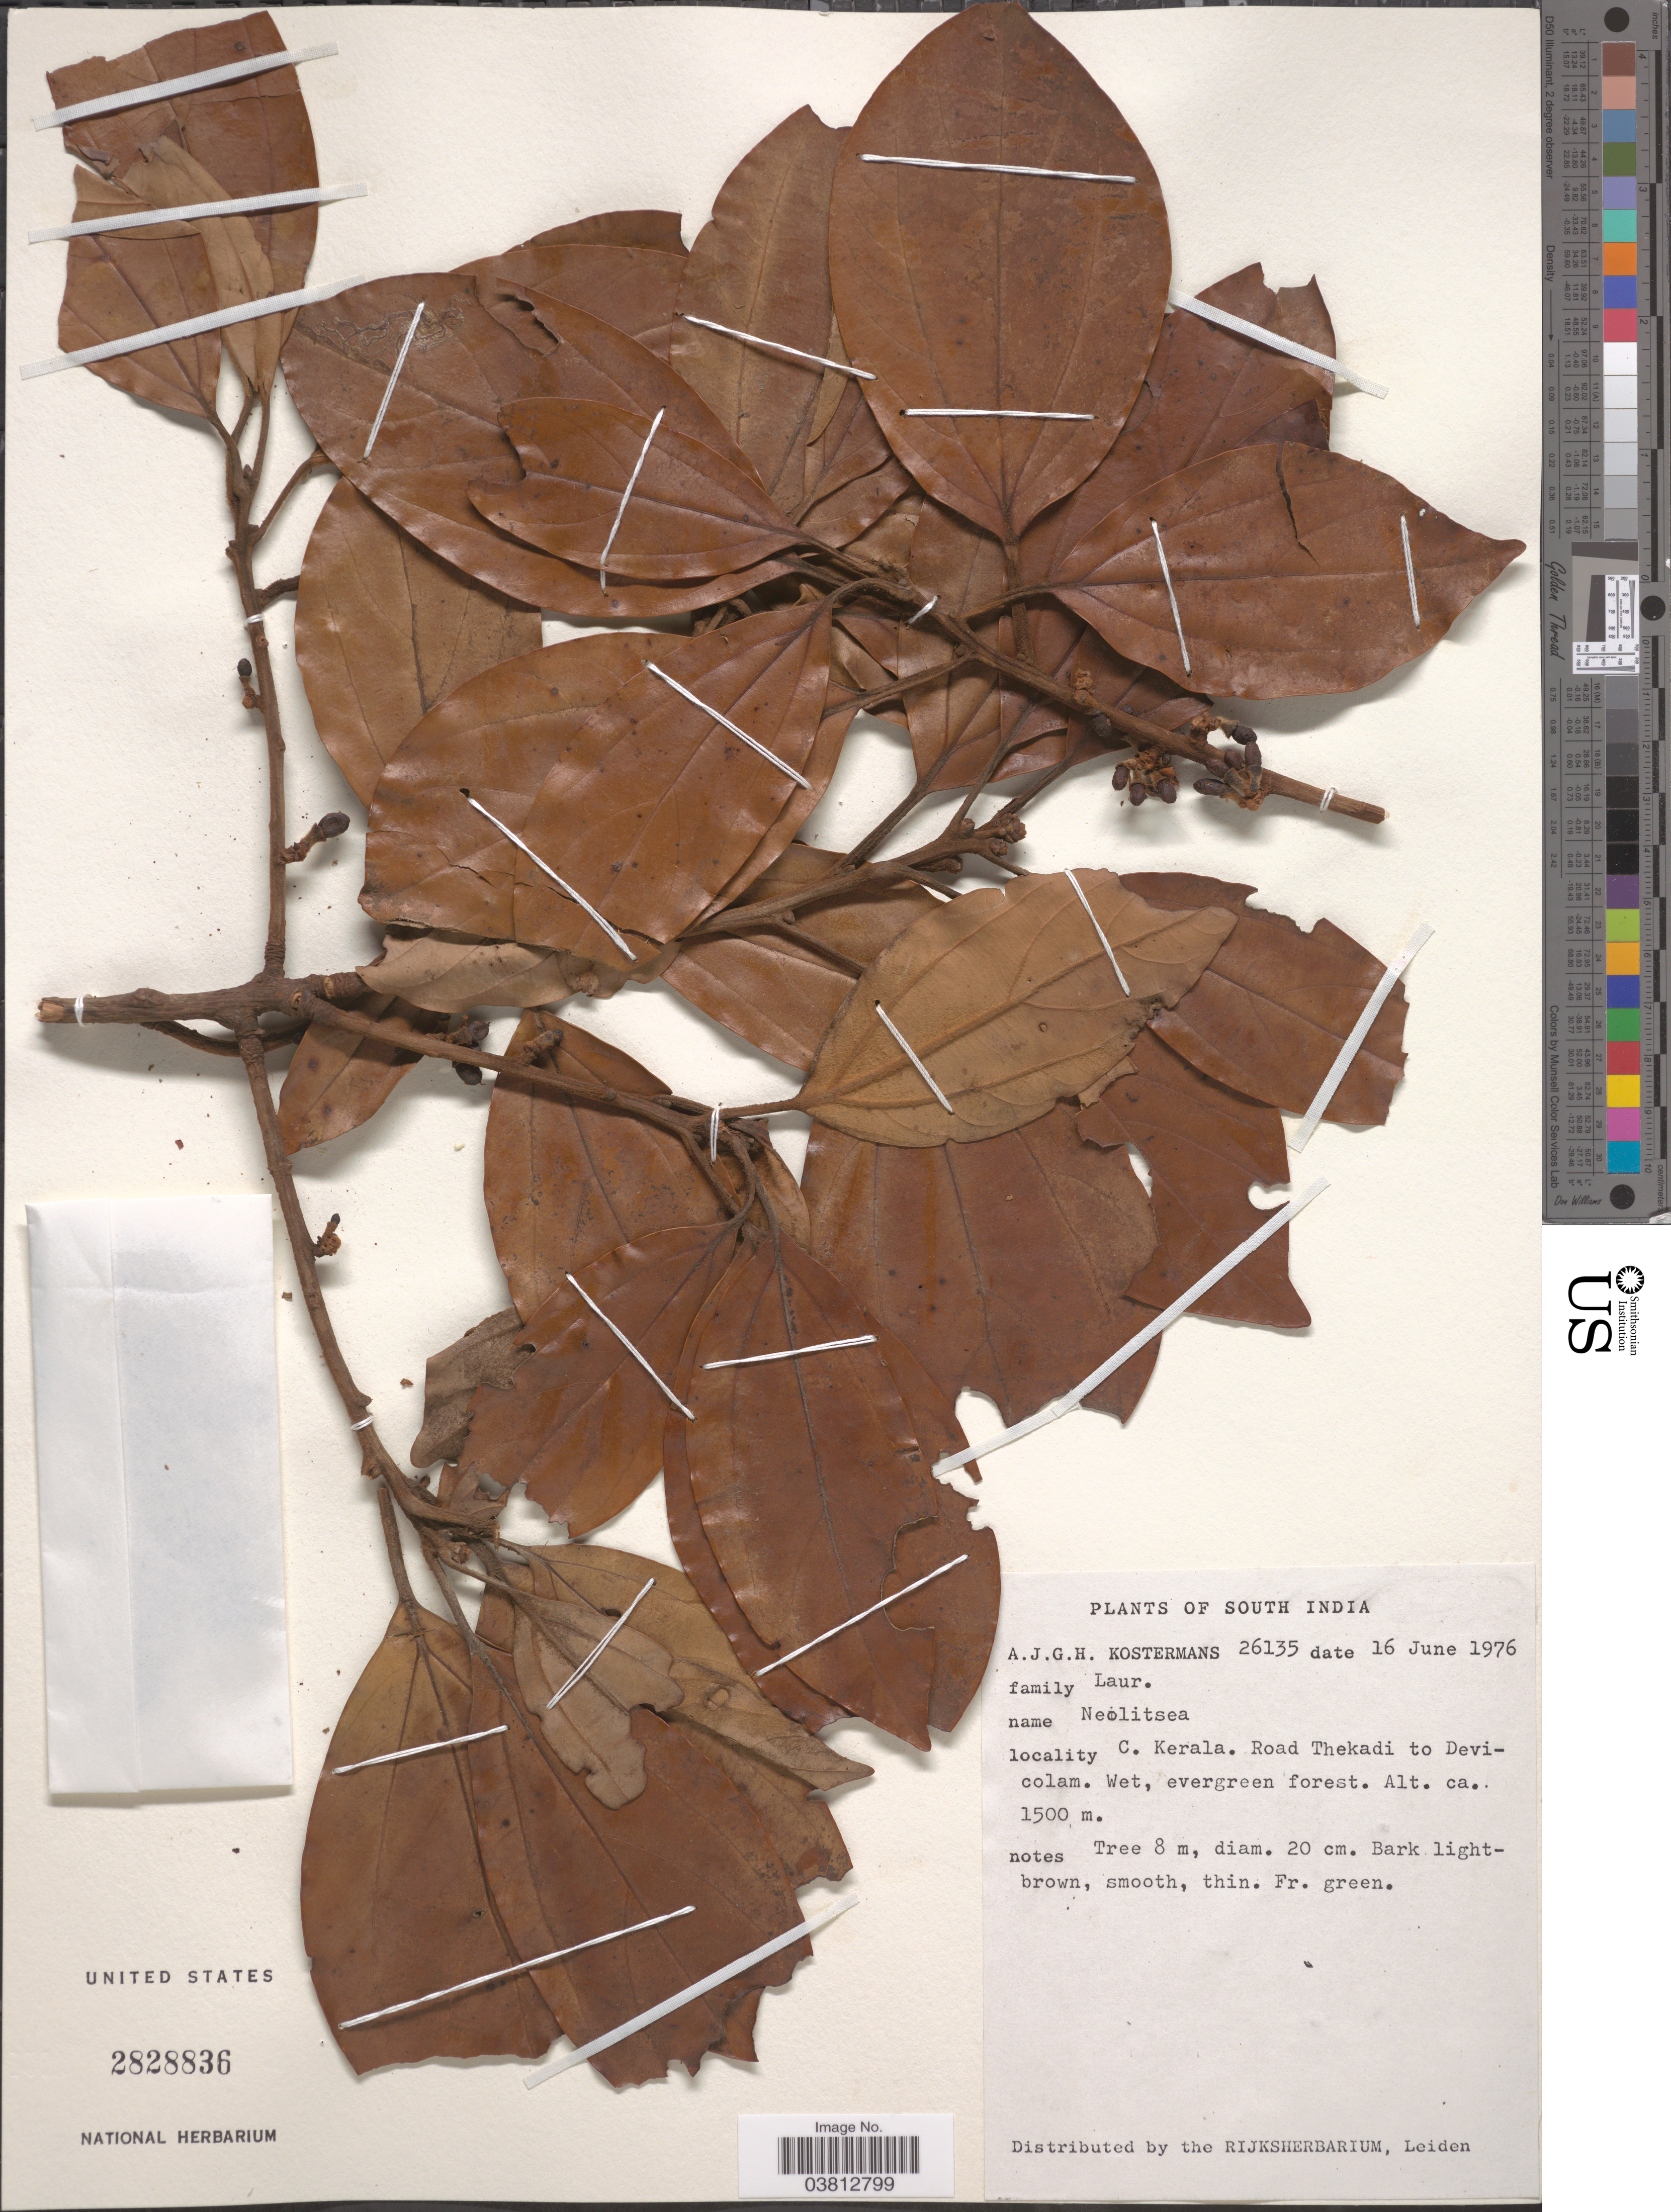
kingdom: Plantae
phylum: Tracheophyta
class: Magnoliopsida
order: Laurales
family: Lauraceae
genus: Neolitsea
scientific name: Neolitsea sp.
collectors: A. J. G. Kostermans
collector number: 26135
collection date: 1976-06-16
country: India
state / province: Kerala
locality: South India. C. Kerala, Road from Thekadi to Devicolam.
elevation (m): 1500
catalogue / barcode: US 2828836